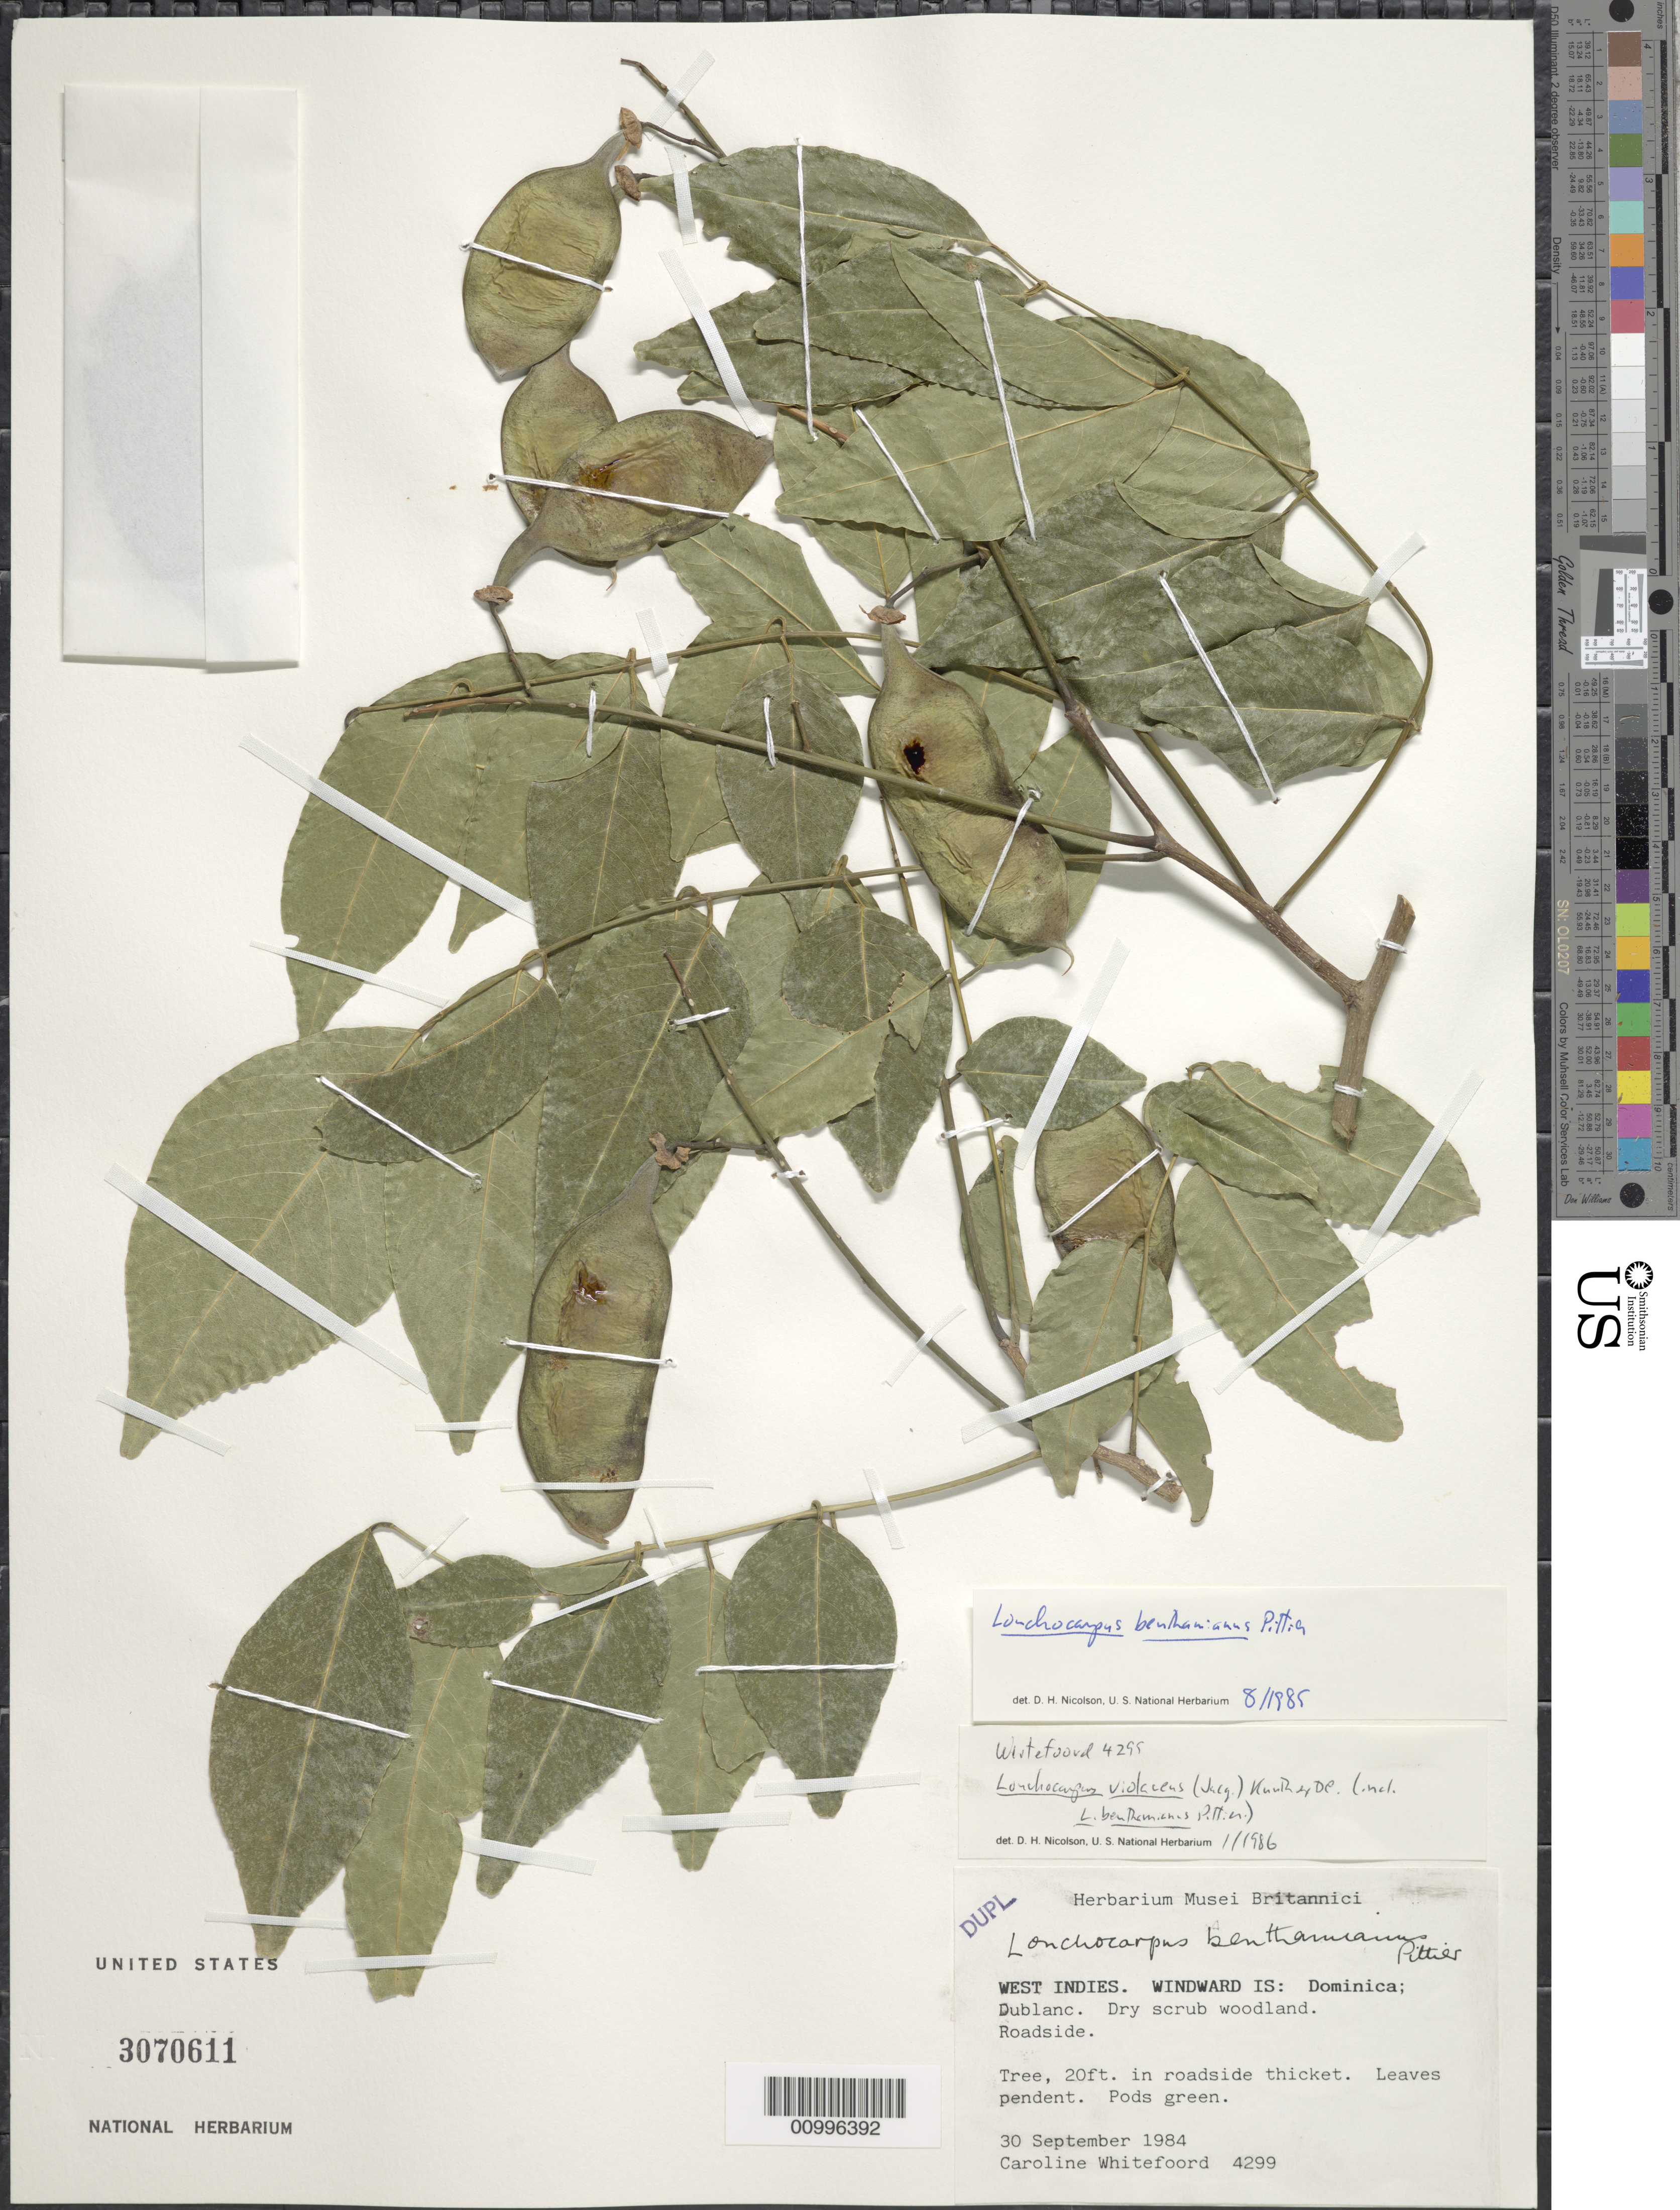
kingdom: Plantae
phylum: Tracheophyta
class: Magnoliopsida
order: Fabales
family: Fabaceae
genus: Lonchocarpus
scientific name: Lonchocarpus violaceus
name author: (Jacq.) DC.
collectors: C. Whitefoord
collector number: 4299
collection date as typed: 30 Sep 1984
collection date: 1984-09-30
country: Dominica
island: Dominica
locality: Dublanc. Dry scrub boodland. Roadside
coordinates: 0 N, 0 E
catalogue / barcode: US 3070611